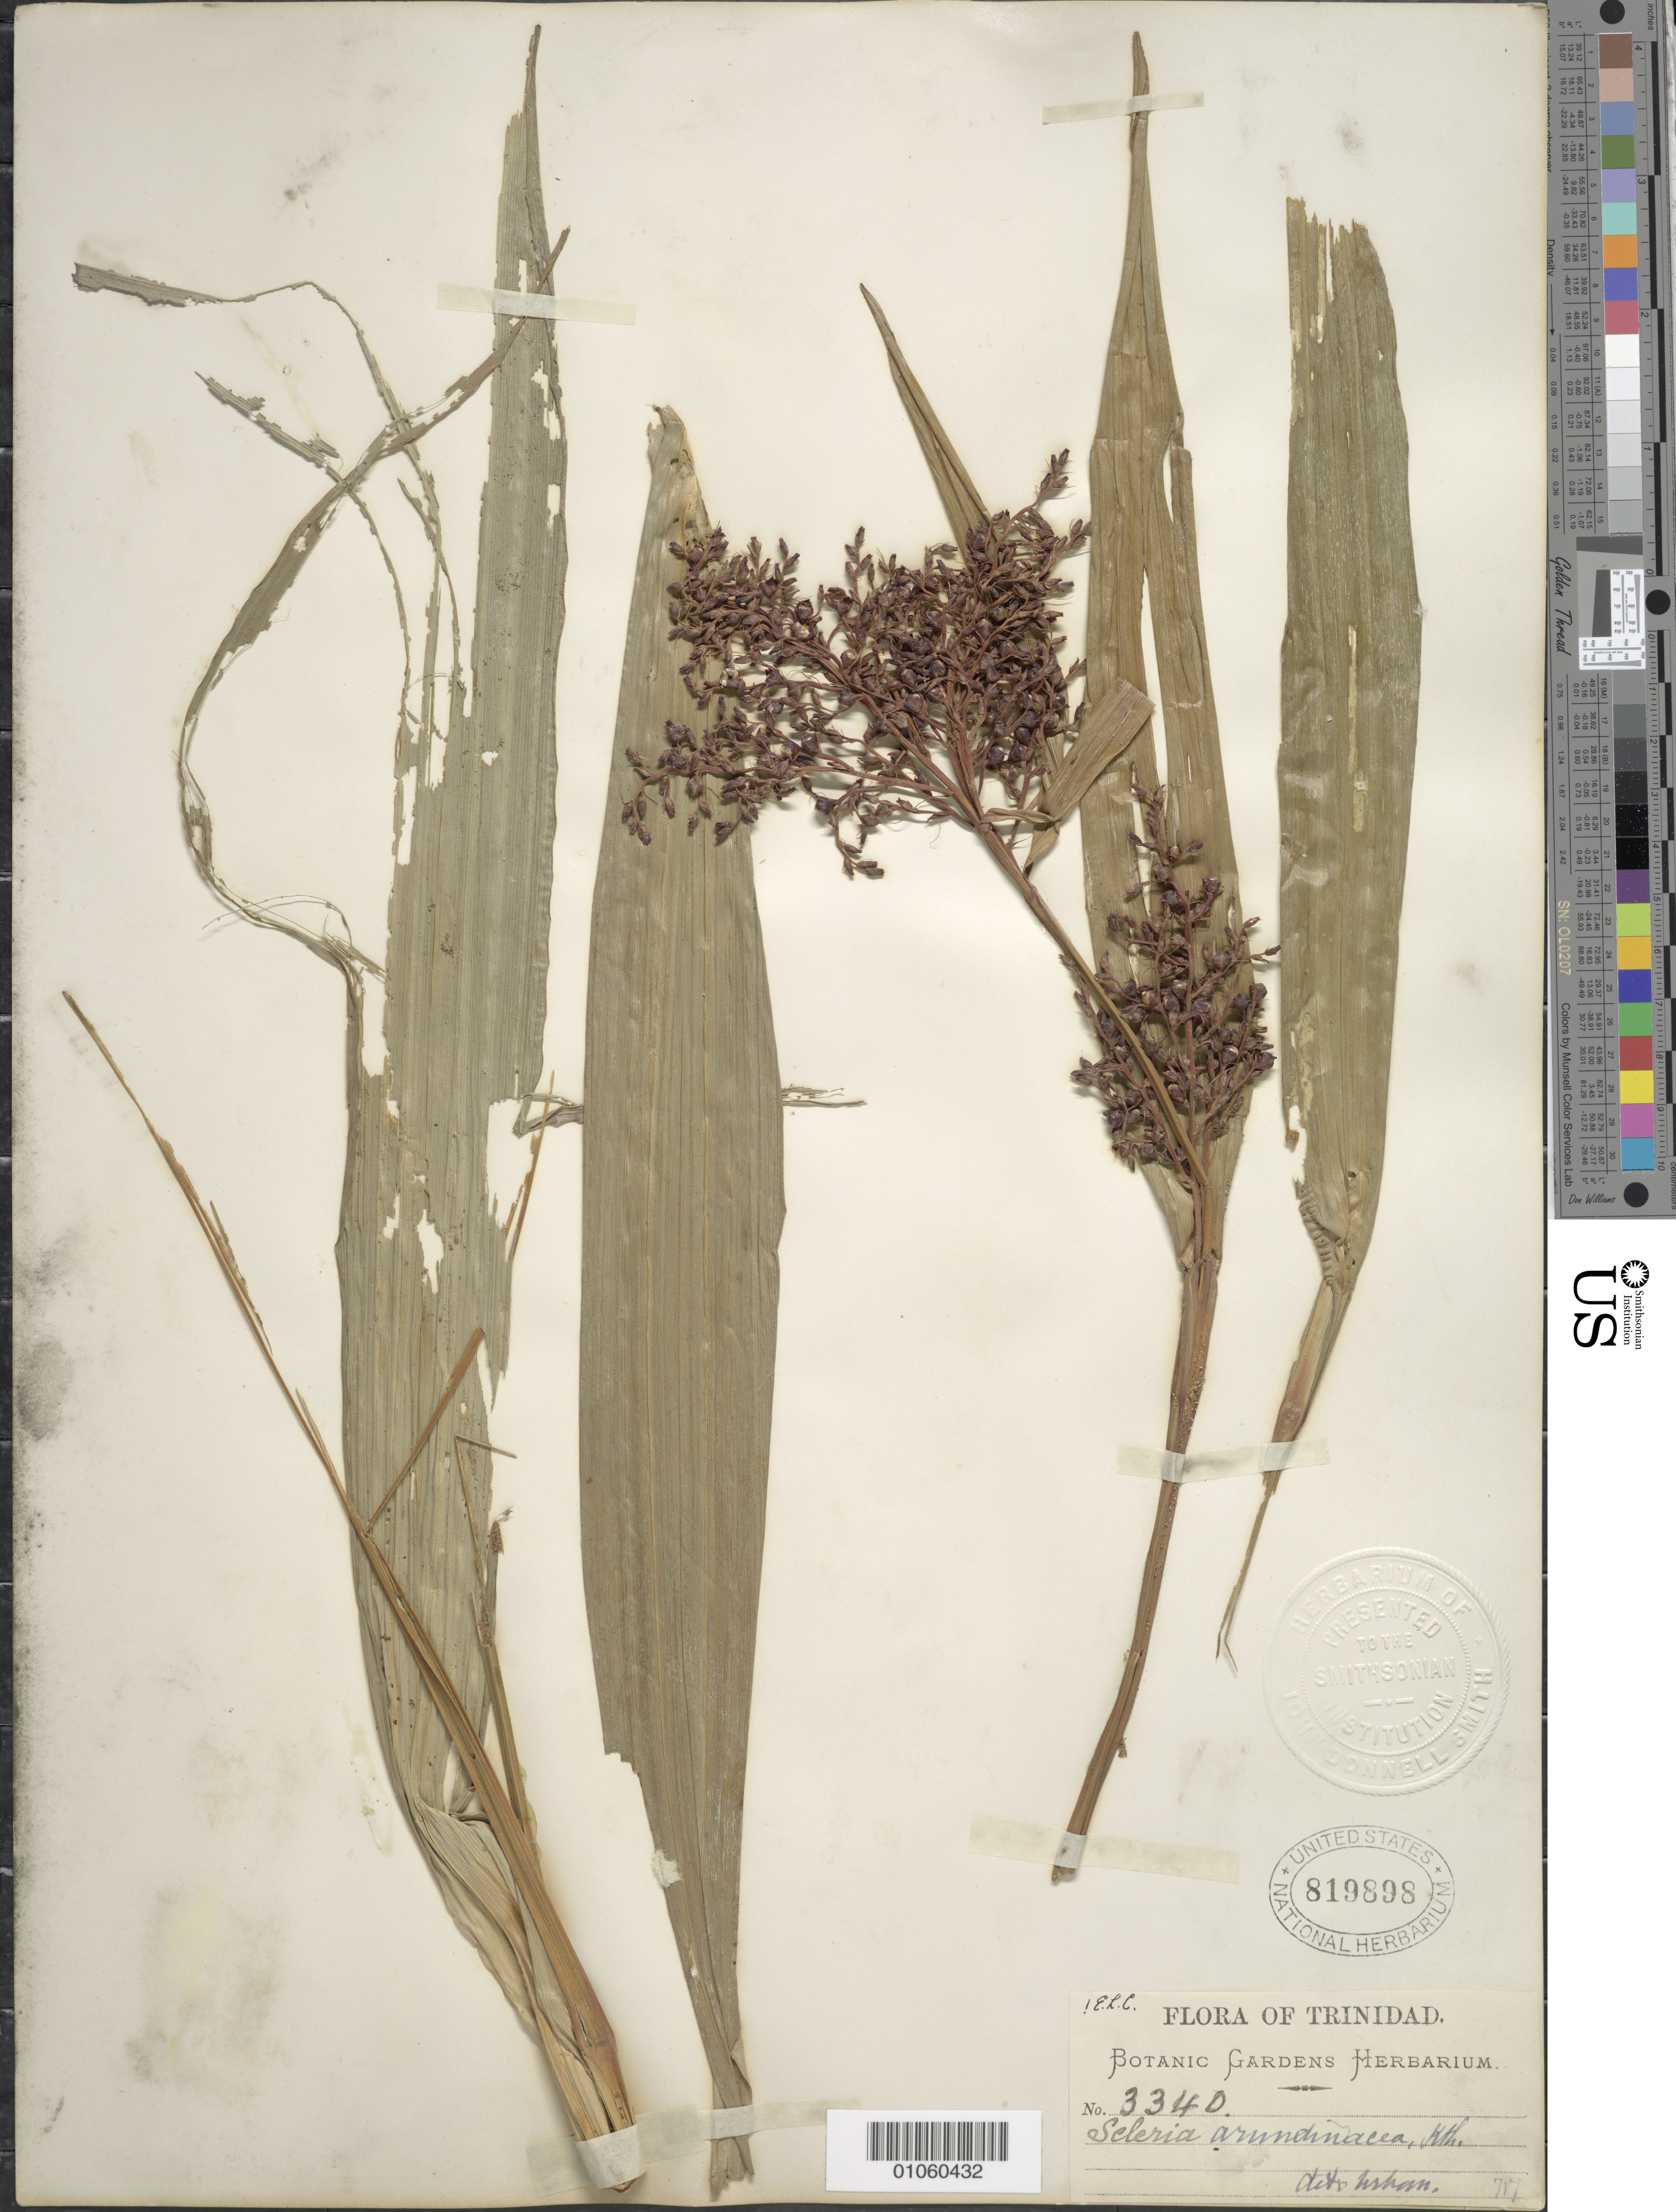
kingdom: Plantae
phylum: Tracheophyta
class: Liliopsida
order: Poales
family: Cyperaceae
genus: Scleria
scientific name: Scleria latifolia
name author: Sw.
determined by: Strong, Mark T., (BOT), Smithsonian Institution - National Museum of Natural History (UNITED STATES)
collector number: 3340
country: Trinidad and Tobago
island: Trinidad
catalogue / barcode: US 819898